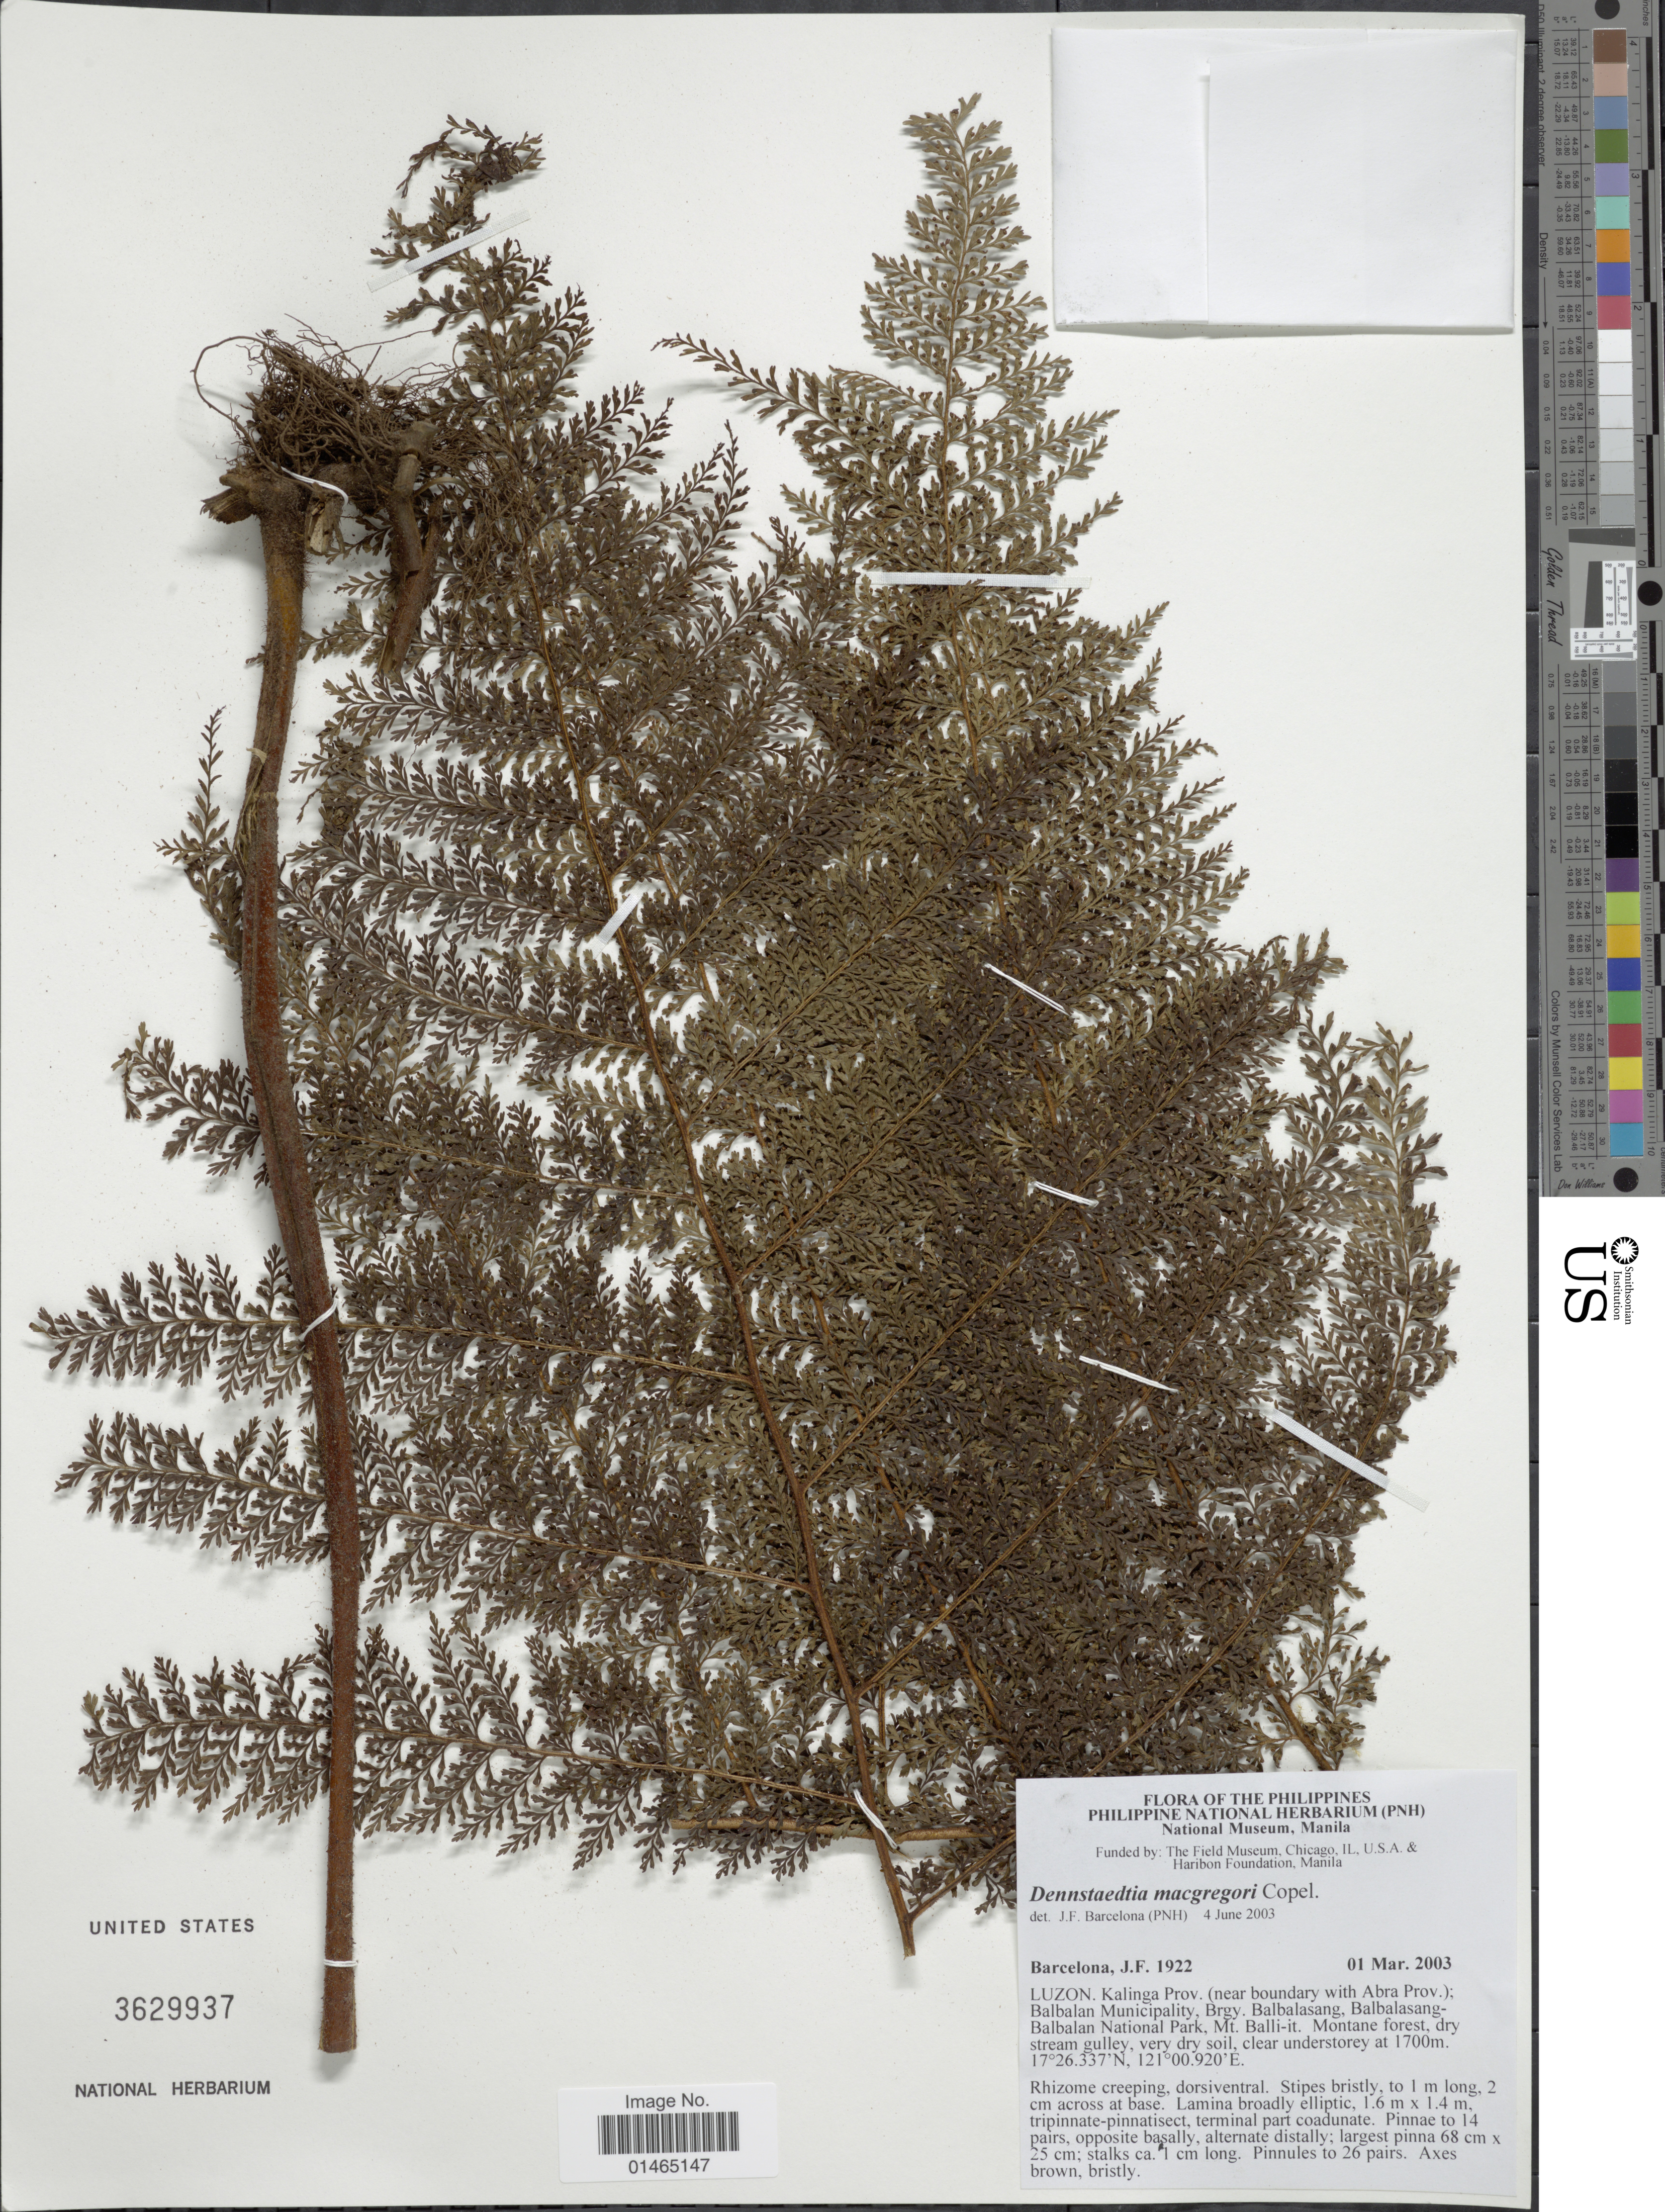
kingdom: Plantae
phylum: Tracheophyta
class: Polypodiopsida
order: Polypodiales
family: Dennstaedtiaceae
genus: Dennstaedtia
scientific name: Dennstaedtia merrillii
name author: Copel.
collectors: J. F. Barcelona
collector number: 1922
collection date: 2003-03-01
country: Philippines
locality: Luzon. Kalinga Prov. (near boundary with Abra Prov.); Balbalan Municipality, Brgy. Balbalasang, Balbalasang-Balbalan National Park, Mt. Balli-it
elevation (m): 1700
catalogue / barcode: US 3629937